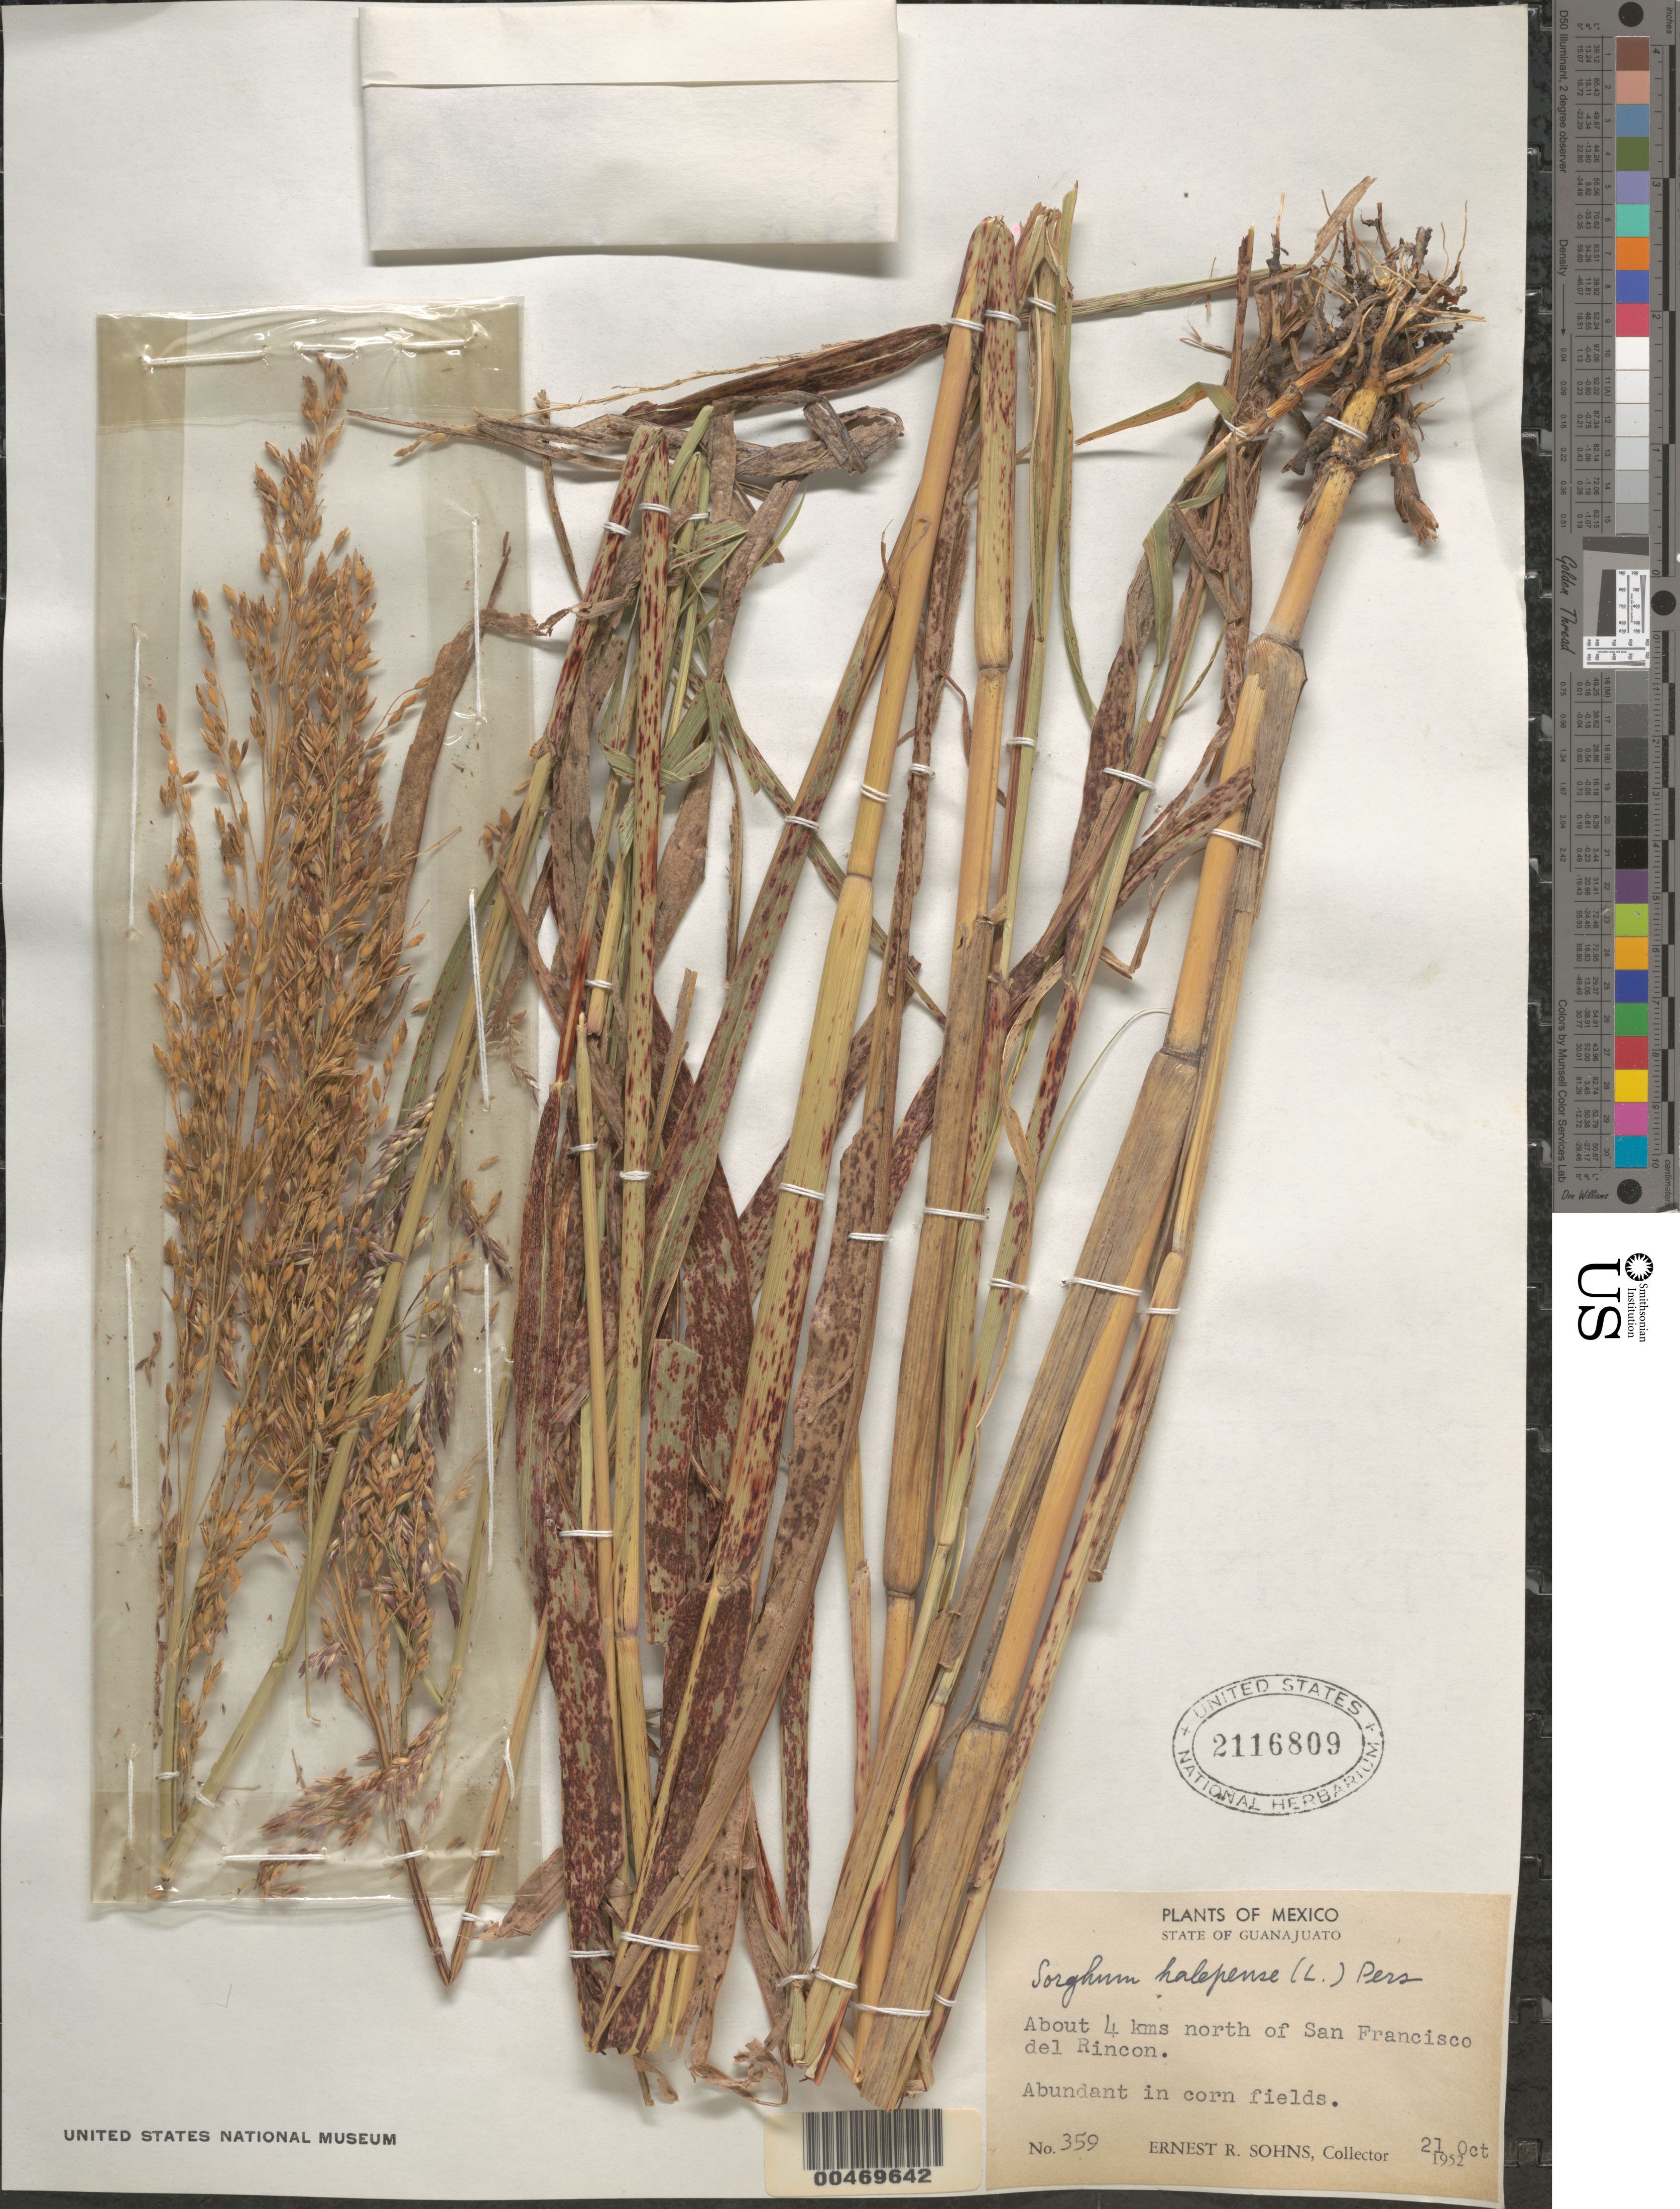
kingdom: Plantae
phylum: Tracheophyta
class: Liliopsida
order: Poales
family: Poaceae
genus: Sorghum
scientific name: Sorghum halepense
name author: (L.) Pers.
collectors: E. R. Sohns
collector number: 359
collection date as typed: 21 Oct 1952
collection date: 1952-10-21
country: Mexico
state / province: Guanajuato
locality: About 4 km N of San Francisco del Rincon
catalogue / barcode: US 2116809